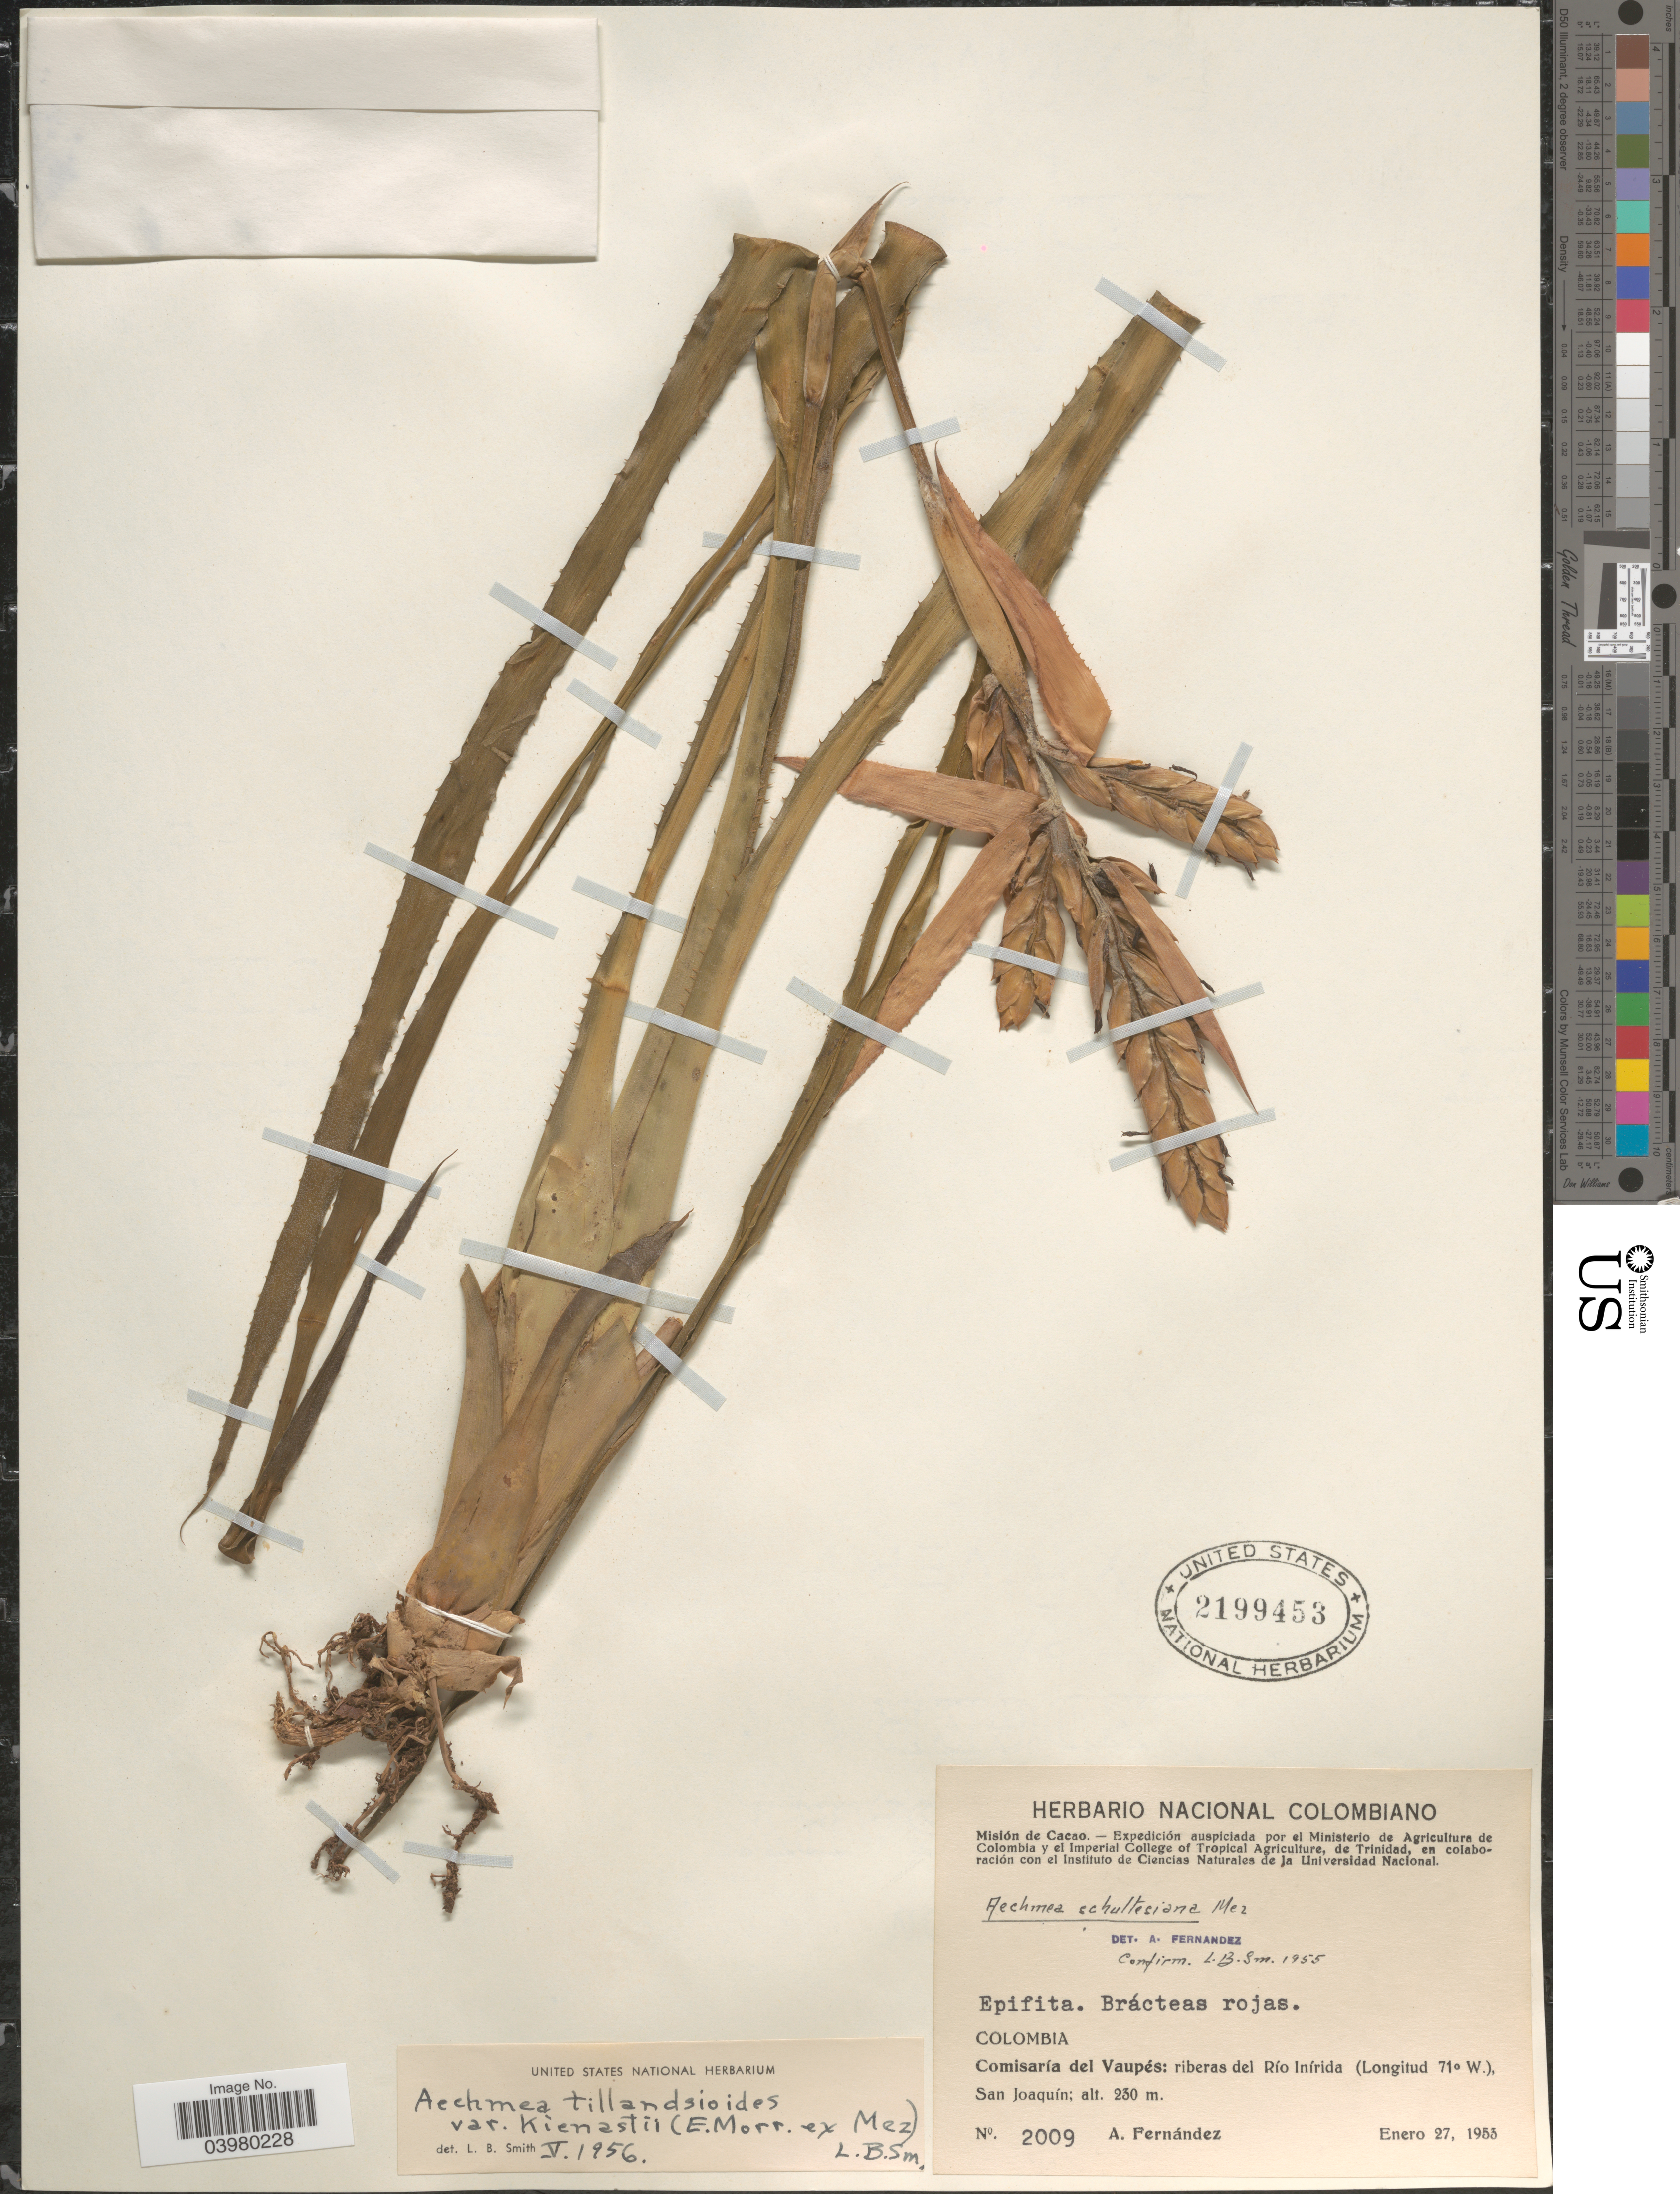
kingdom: Plantae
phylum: Tracheophyta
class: Liliopsida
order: Poales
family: Bromeliaceae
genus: Aechmea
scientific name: Aechmea tillandsioides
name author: (Mart. ex Schult. & Schult. f.) Baker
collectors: A. Fernández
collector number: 2009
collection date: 1953-01-27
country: Colombia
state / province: Vaupés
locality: Comisaría del Vaupés: riberas del Río Inírida. San Joaquín.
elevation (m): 230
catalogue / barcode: US 2199453